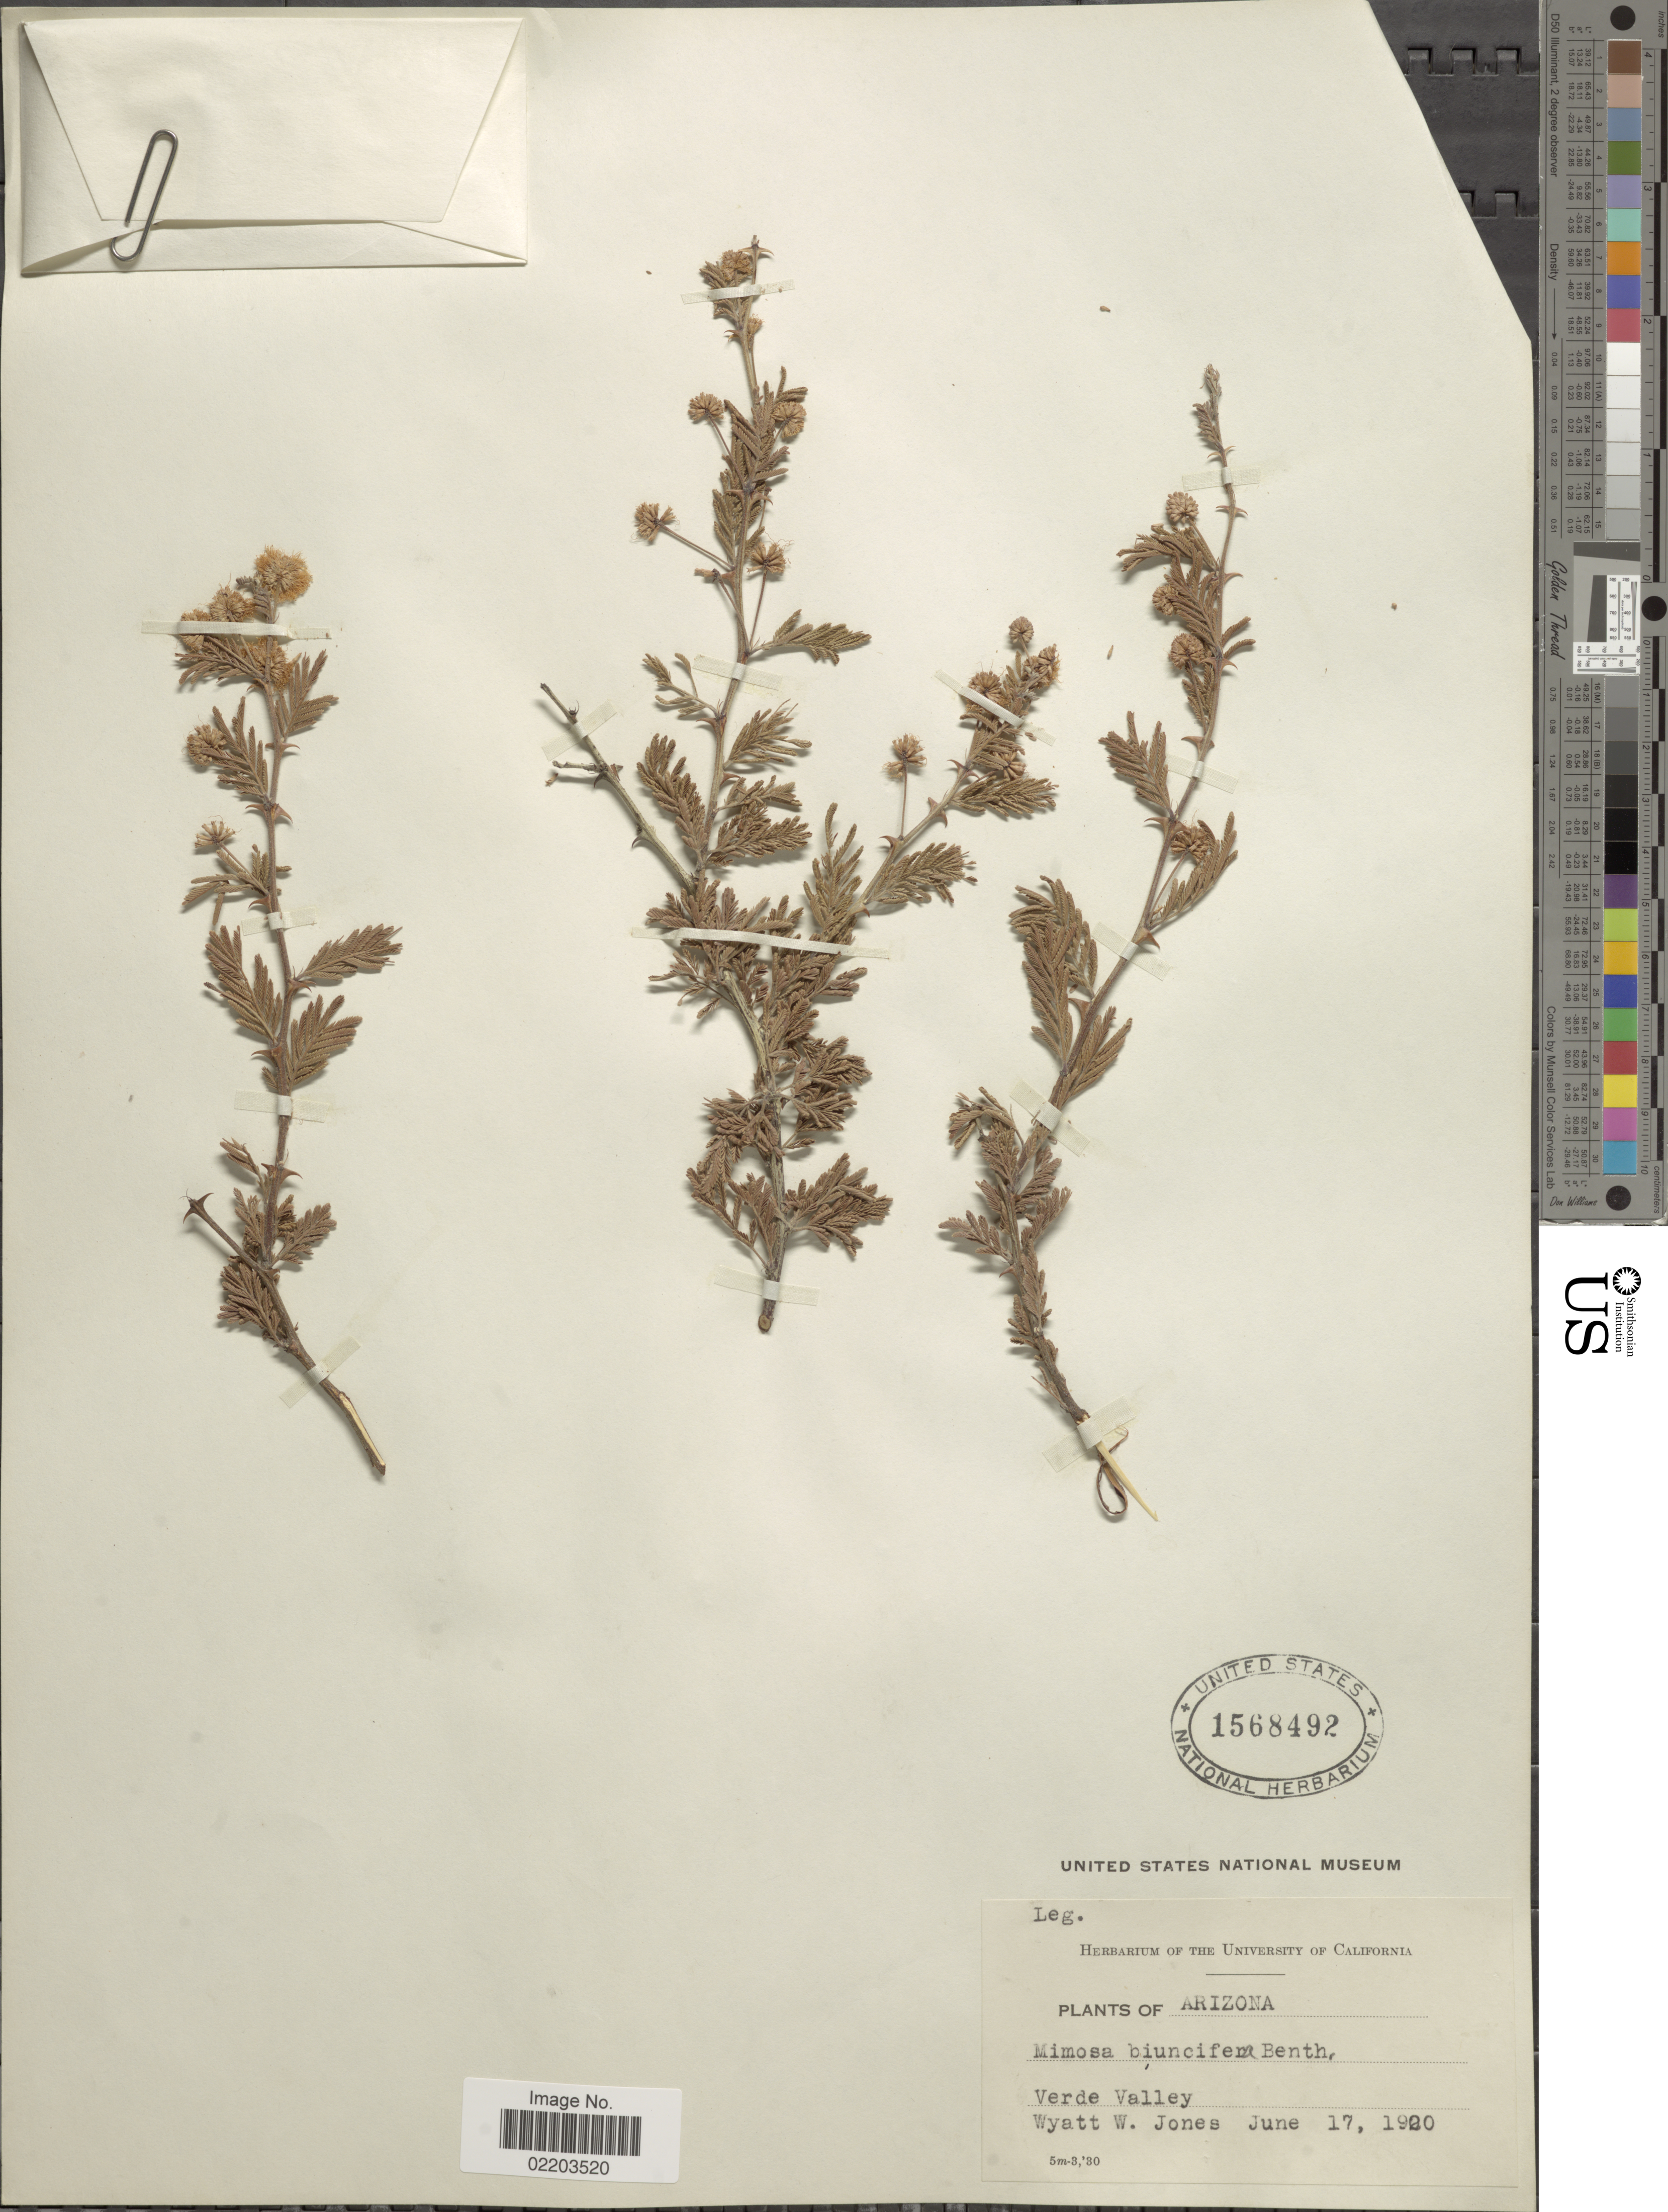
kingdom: Plantae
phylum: Tracheophyta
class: Magnoliopsida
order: Fabales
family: Fabaceae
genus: Mimosa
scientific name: Mimosa biuncifera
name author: Benth.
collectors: W. W. Jones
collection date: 1920-06-17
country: United States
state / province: Arizona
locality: Verde Valley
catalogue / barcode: US 1568492